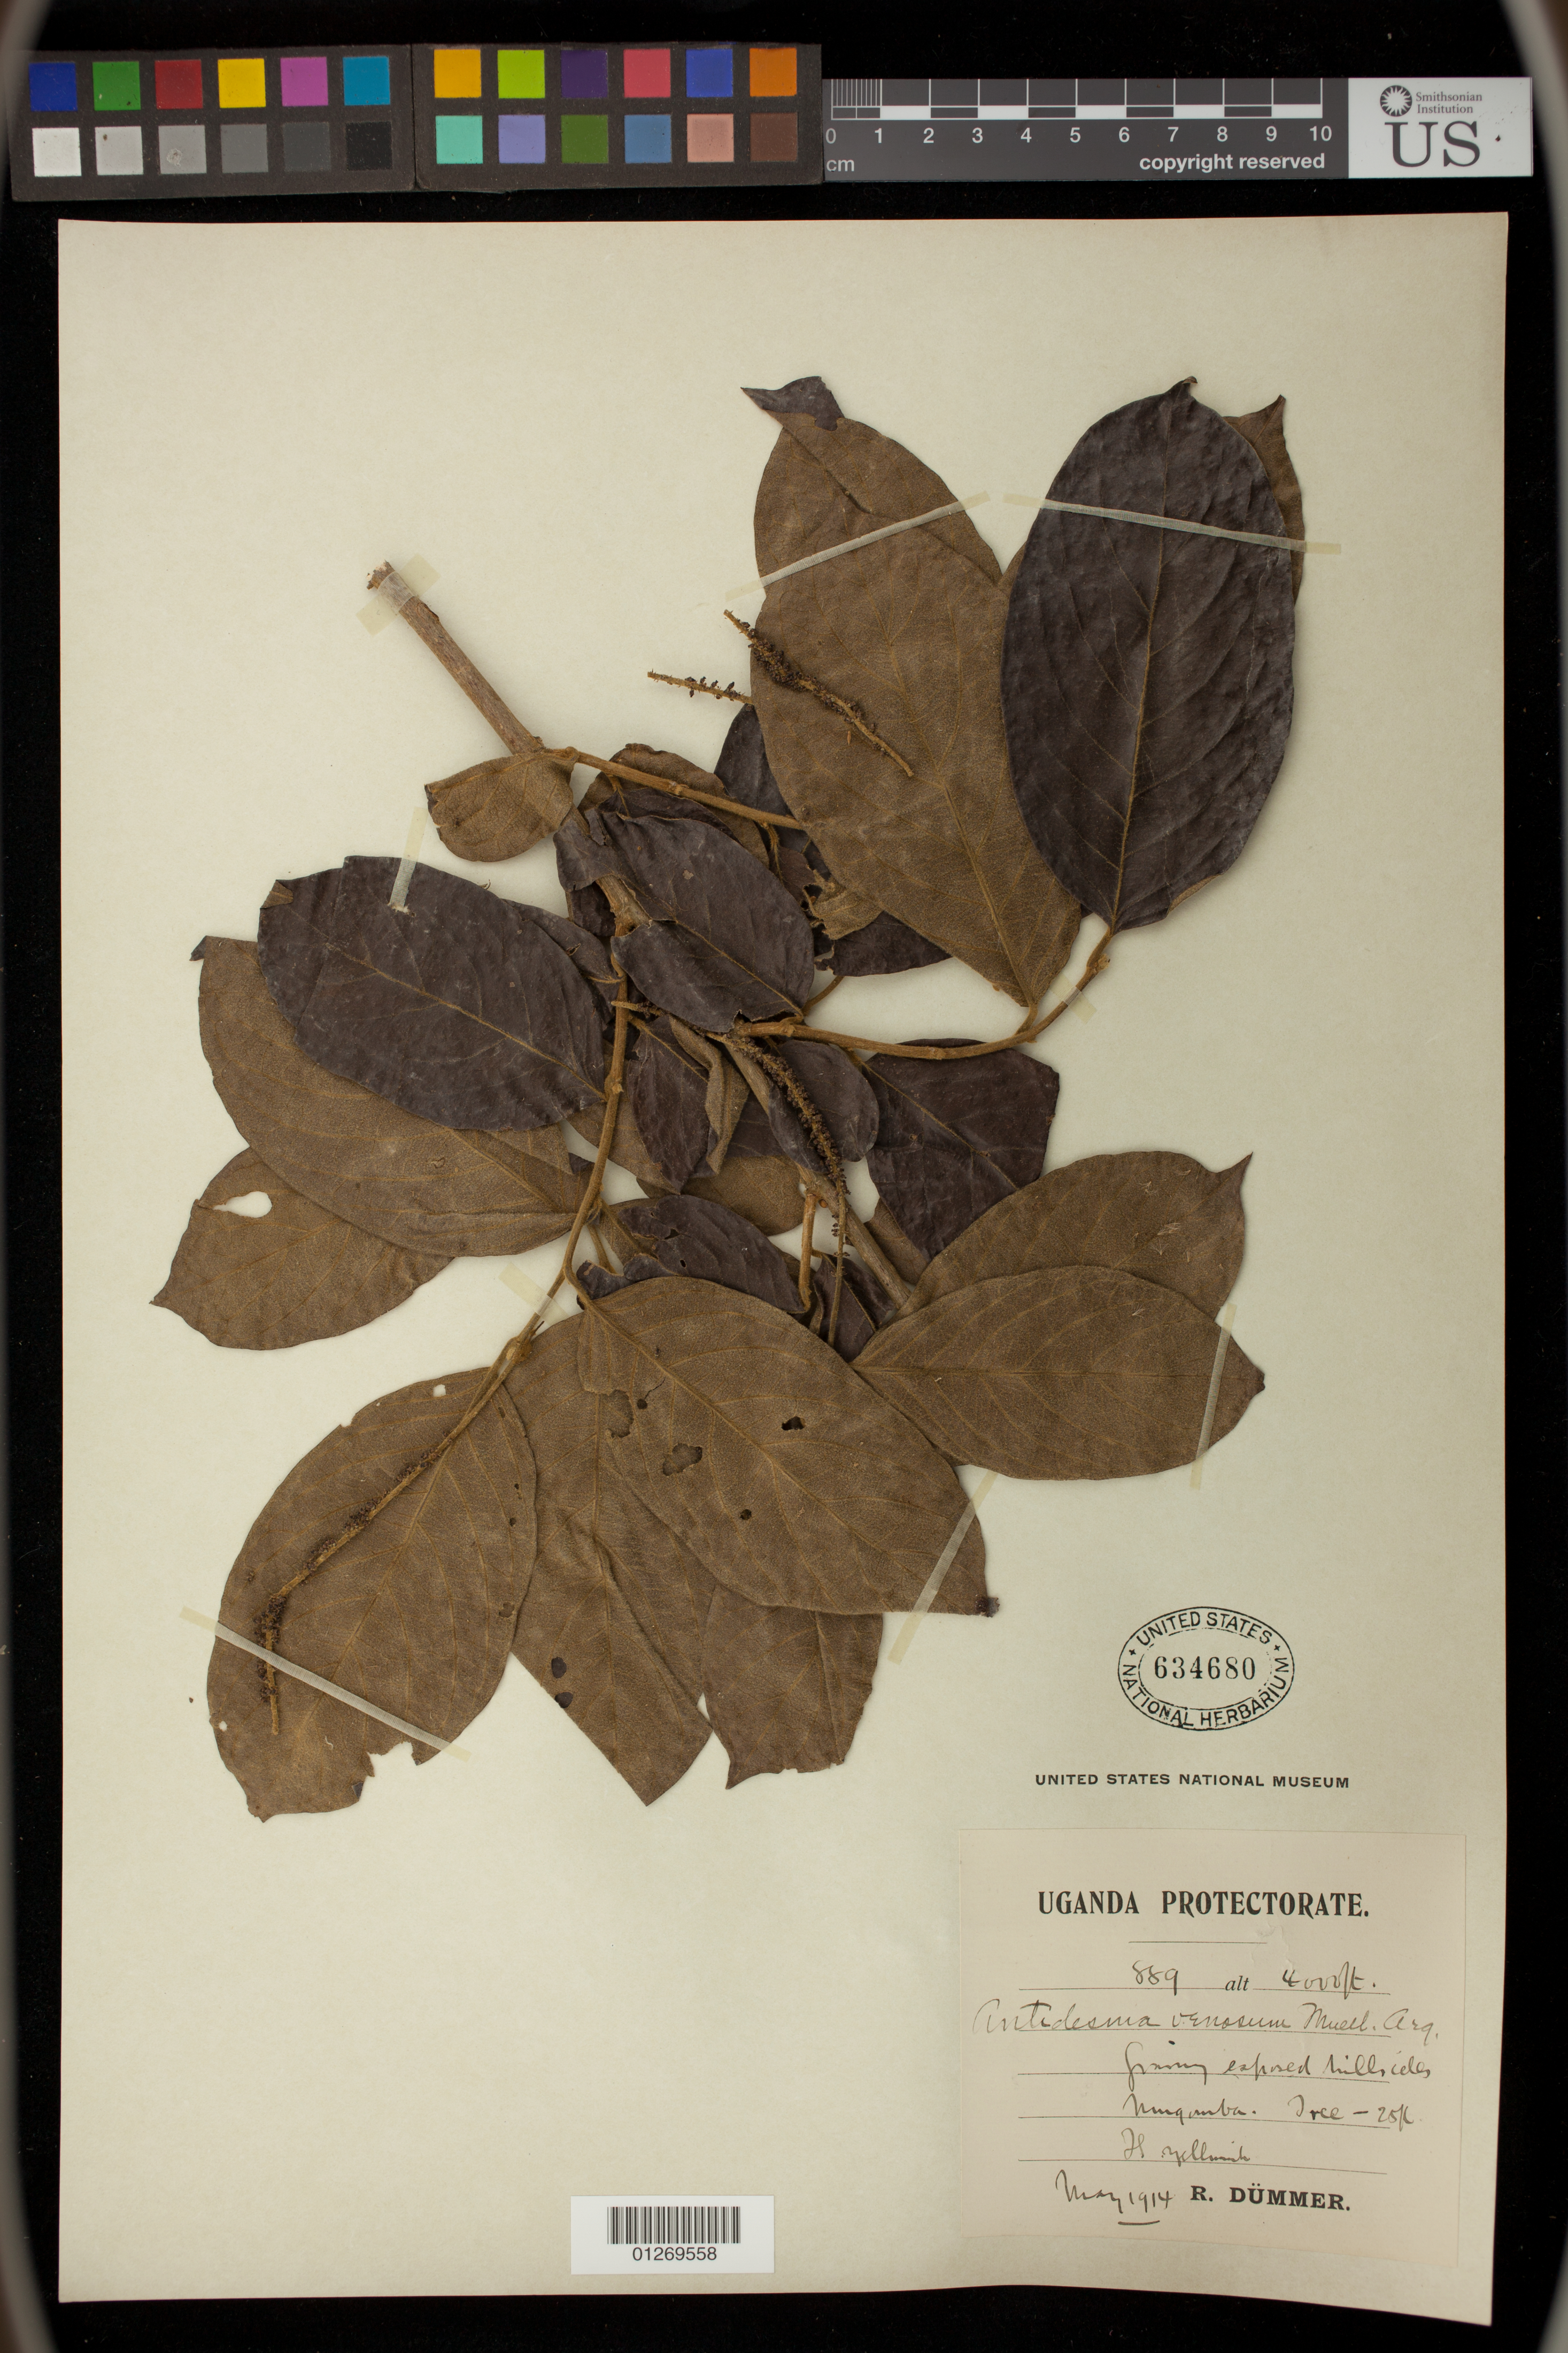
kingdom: Plantae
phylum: Tracheophyta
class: Magnoliopsida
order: Malpighiales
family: Phyllanthaceae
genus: Antidesma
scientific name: Antidesma venosum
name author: E. Mey. ex Tul.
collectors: R. A. Dümmer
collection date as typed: May 1914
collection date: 1914-05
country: Uganda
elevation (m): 1219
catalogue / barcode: US 634680